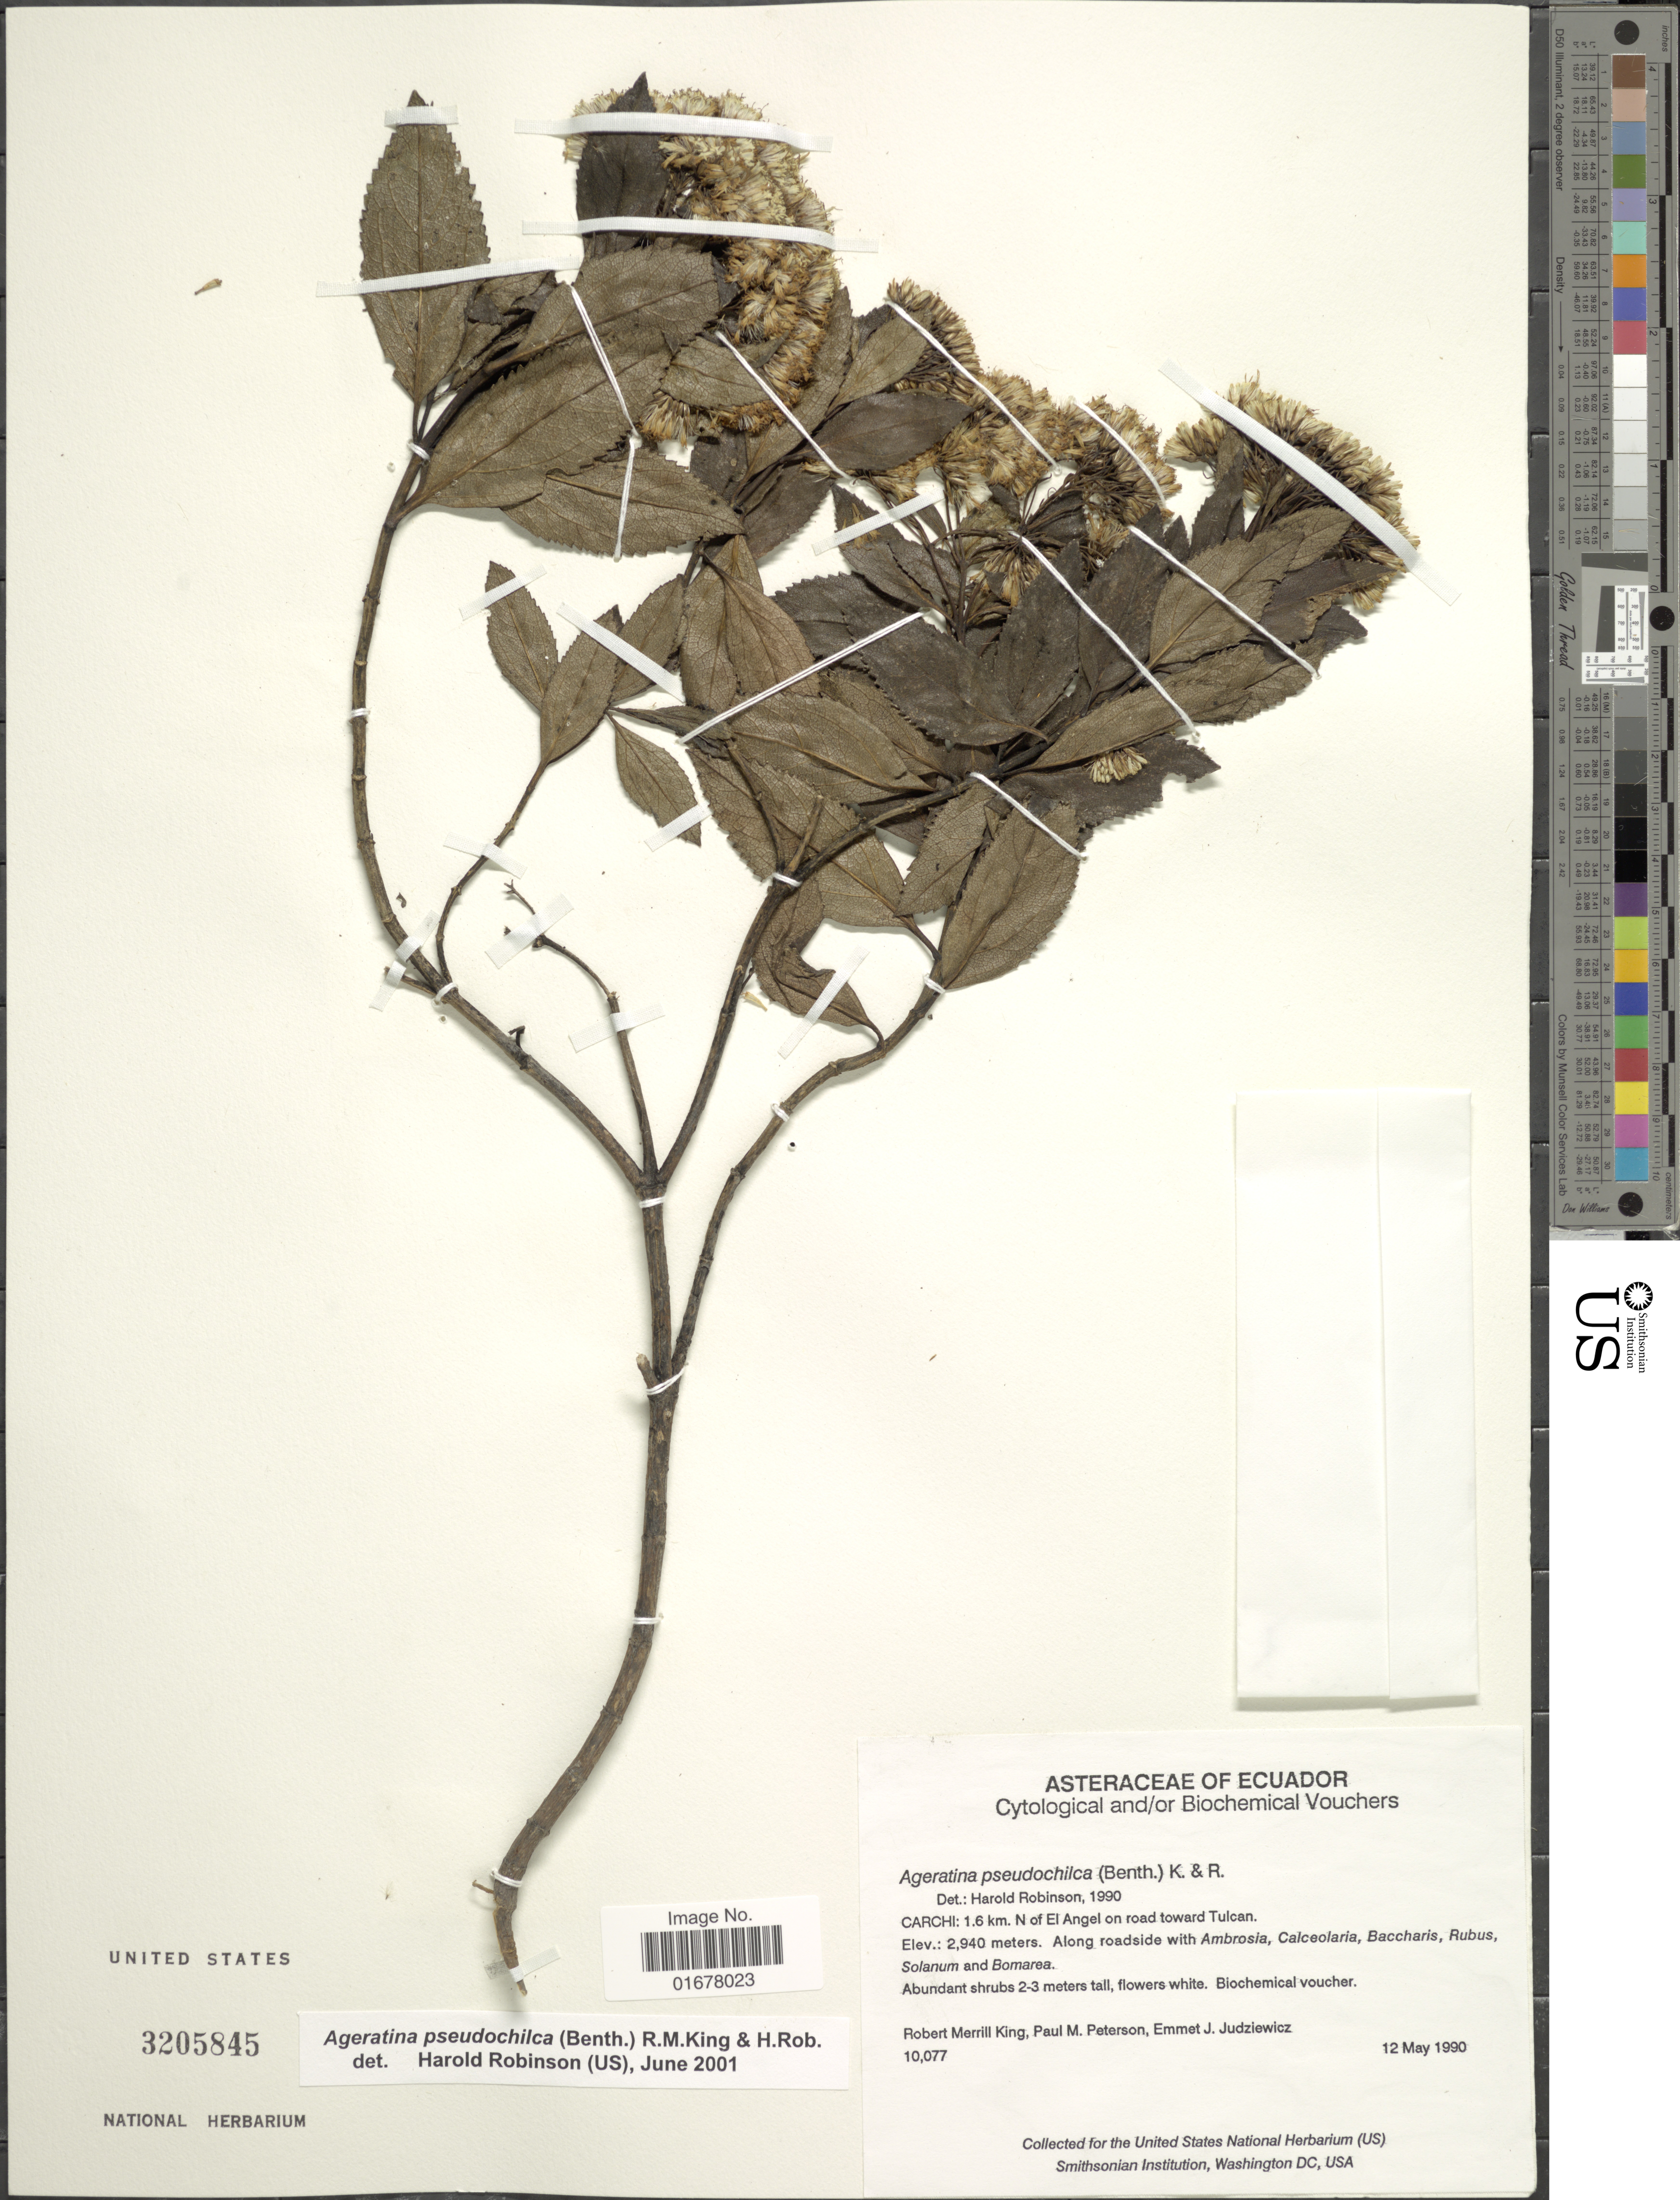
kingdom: Plantae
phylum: Tracheophyta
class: Magnoliopsida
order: Asterales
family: Asteraceae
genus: Ageratina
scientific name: Ageratina pseudochilca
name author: (Benth.) R.M. King & H. Rob.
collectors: R. M. King, P. M. Peterson & E. J. Judziewicz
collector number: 10077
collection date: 1990-05-12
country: Ecuador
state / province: Carchi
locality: Carchi: 1.6 km. N of El Angel on road toward Tulcan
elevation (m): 2940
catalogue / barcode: US 3205845